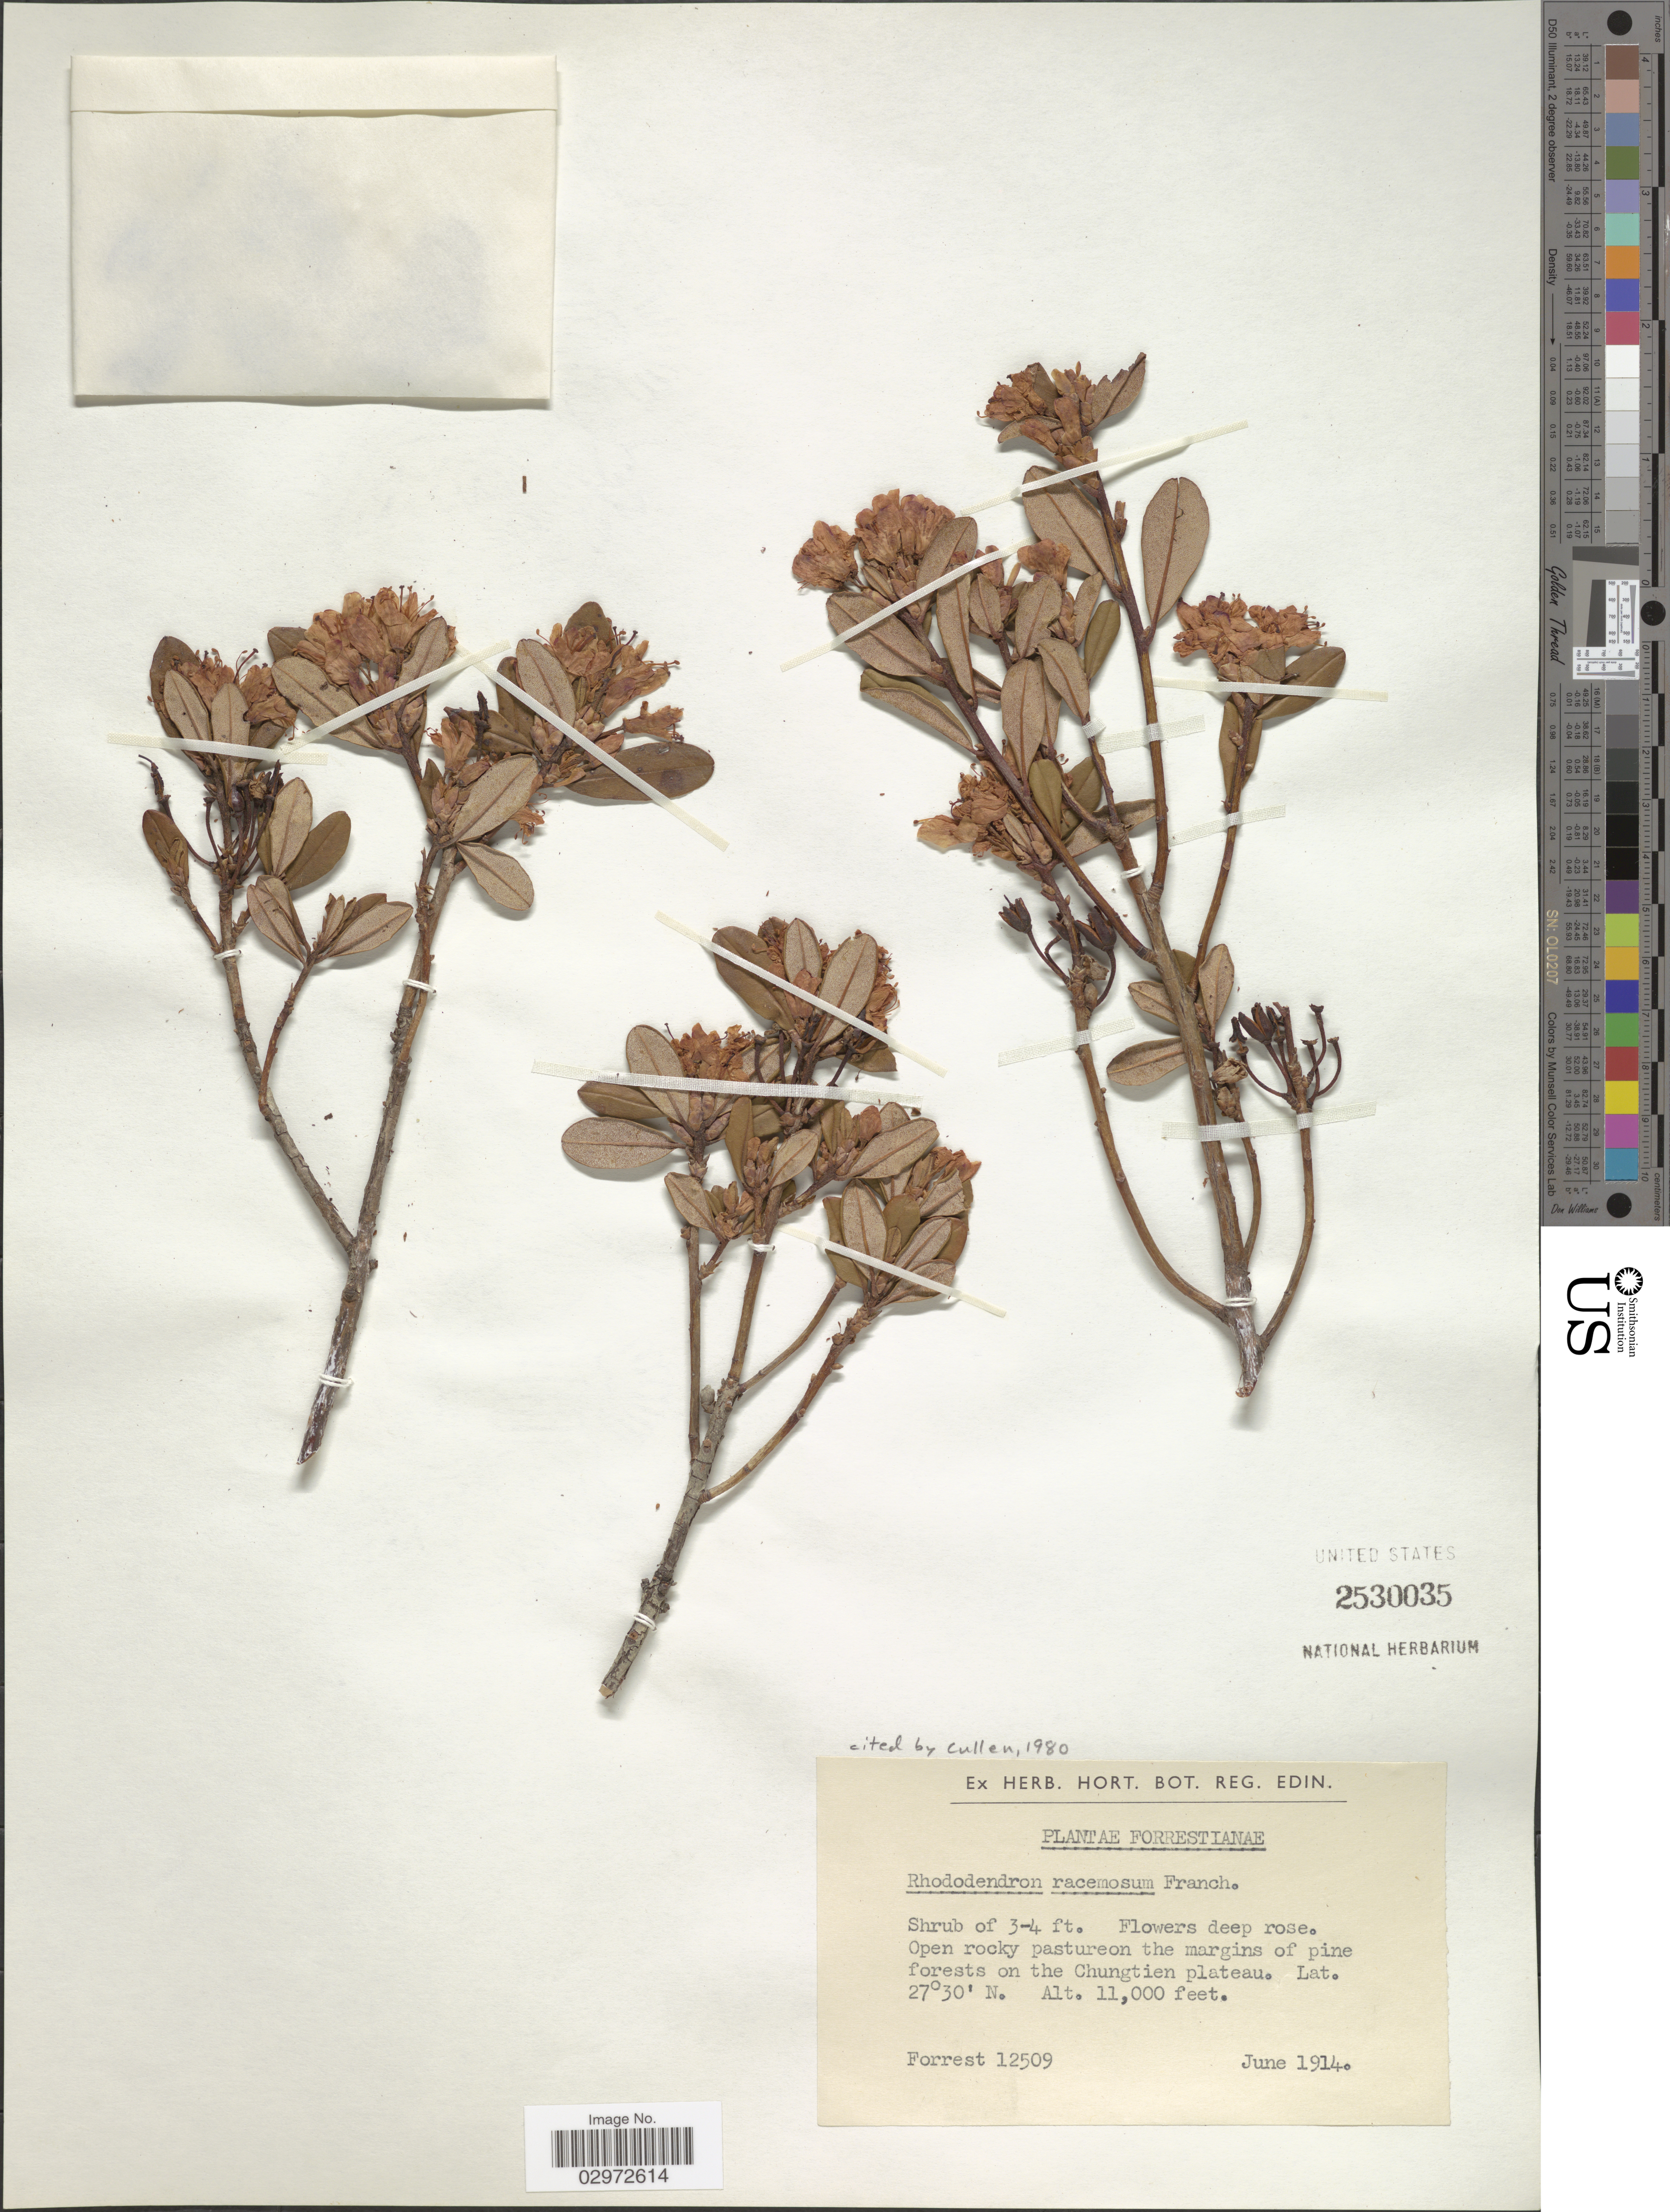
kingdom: Plantae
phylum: Tracheophyta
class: Magnoliopsida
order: Ericales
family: Ericaceae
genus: Rhododendron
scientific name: Rhododendron racemosum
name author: Franch.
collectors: -. Forrest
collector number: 12509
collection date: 1914-06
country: China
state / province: Yunnan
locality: Open rocky pasture on the margins of pine forests on the Chungtien plateau.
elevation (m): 3353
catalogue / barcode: US 2530035